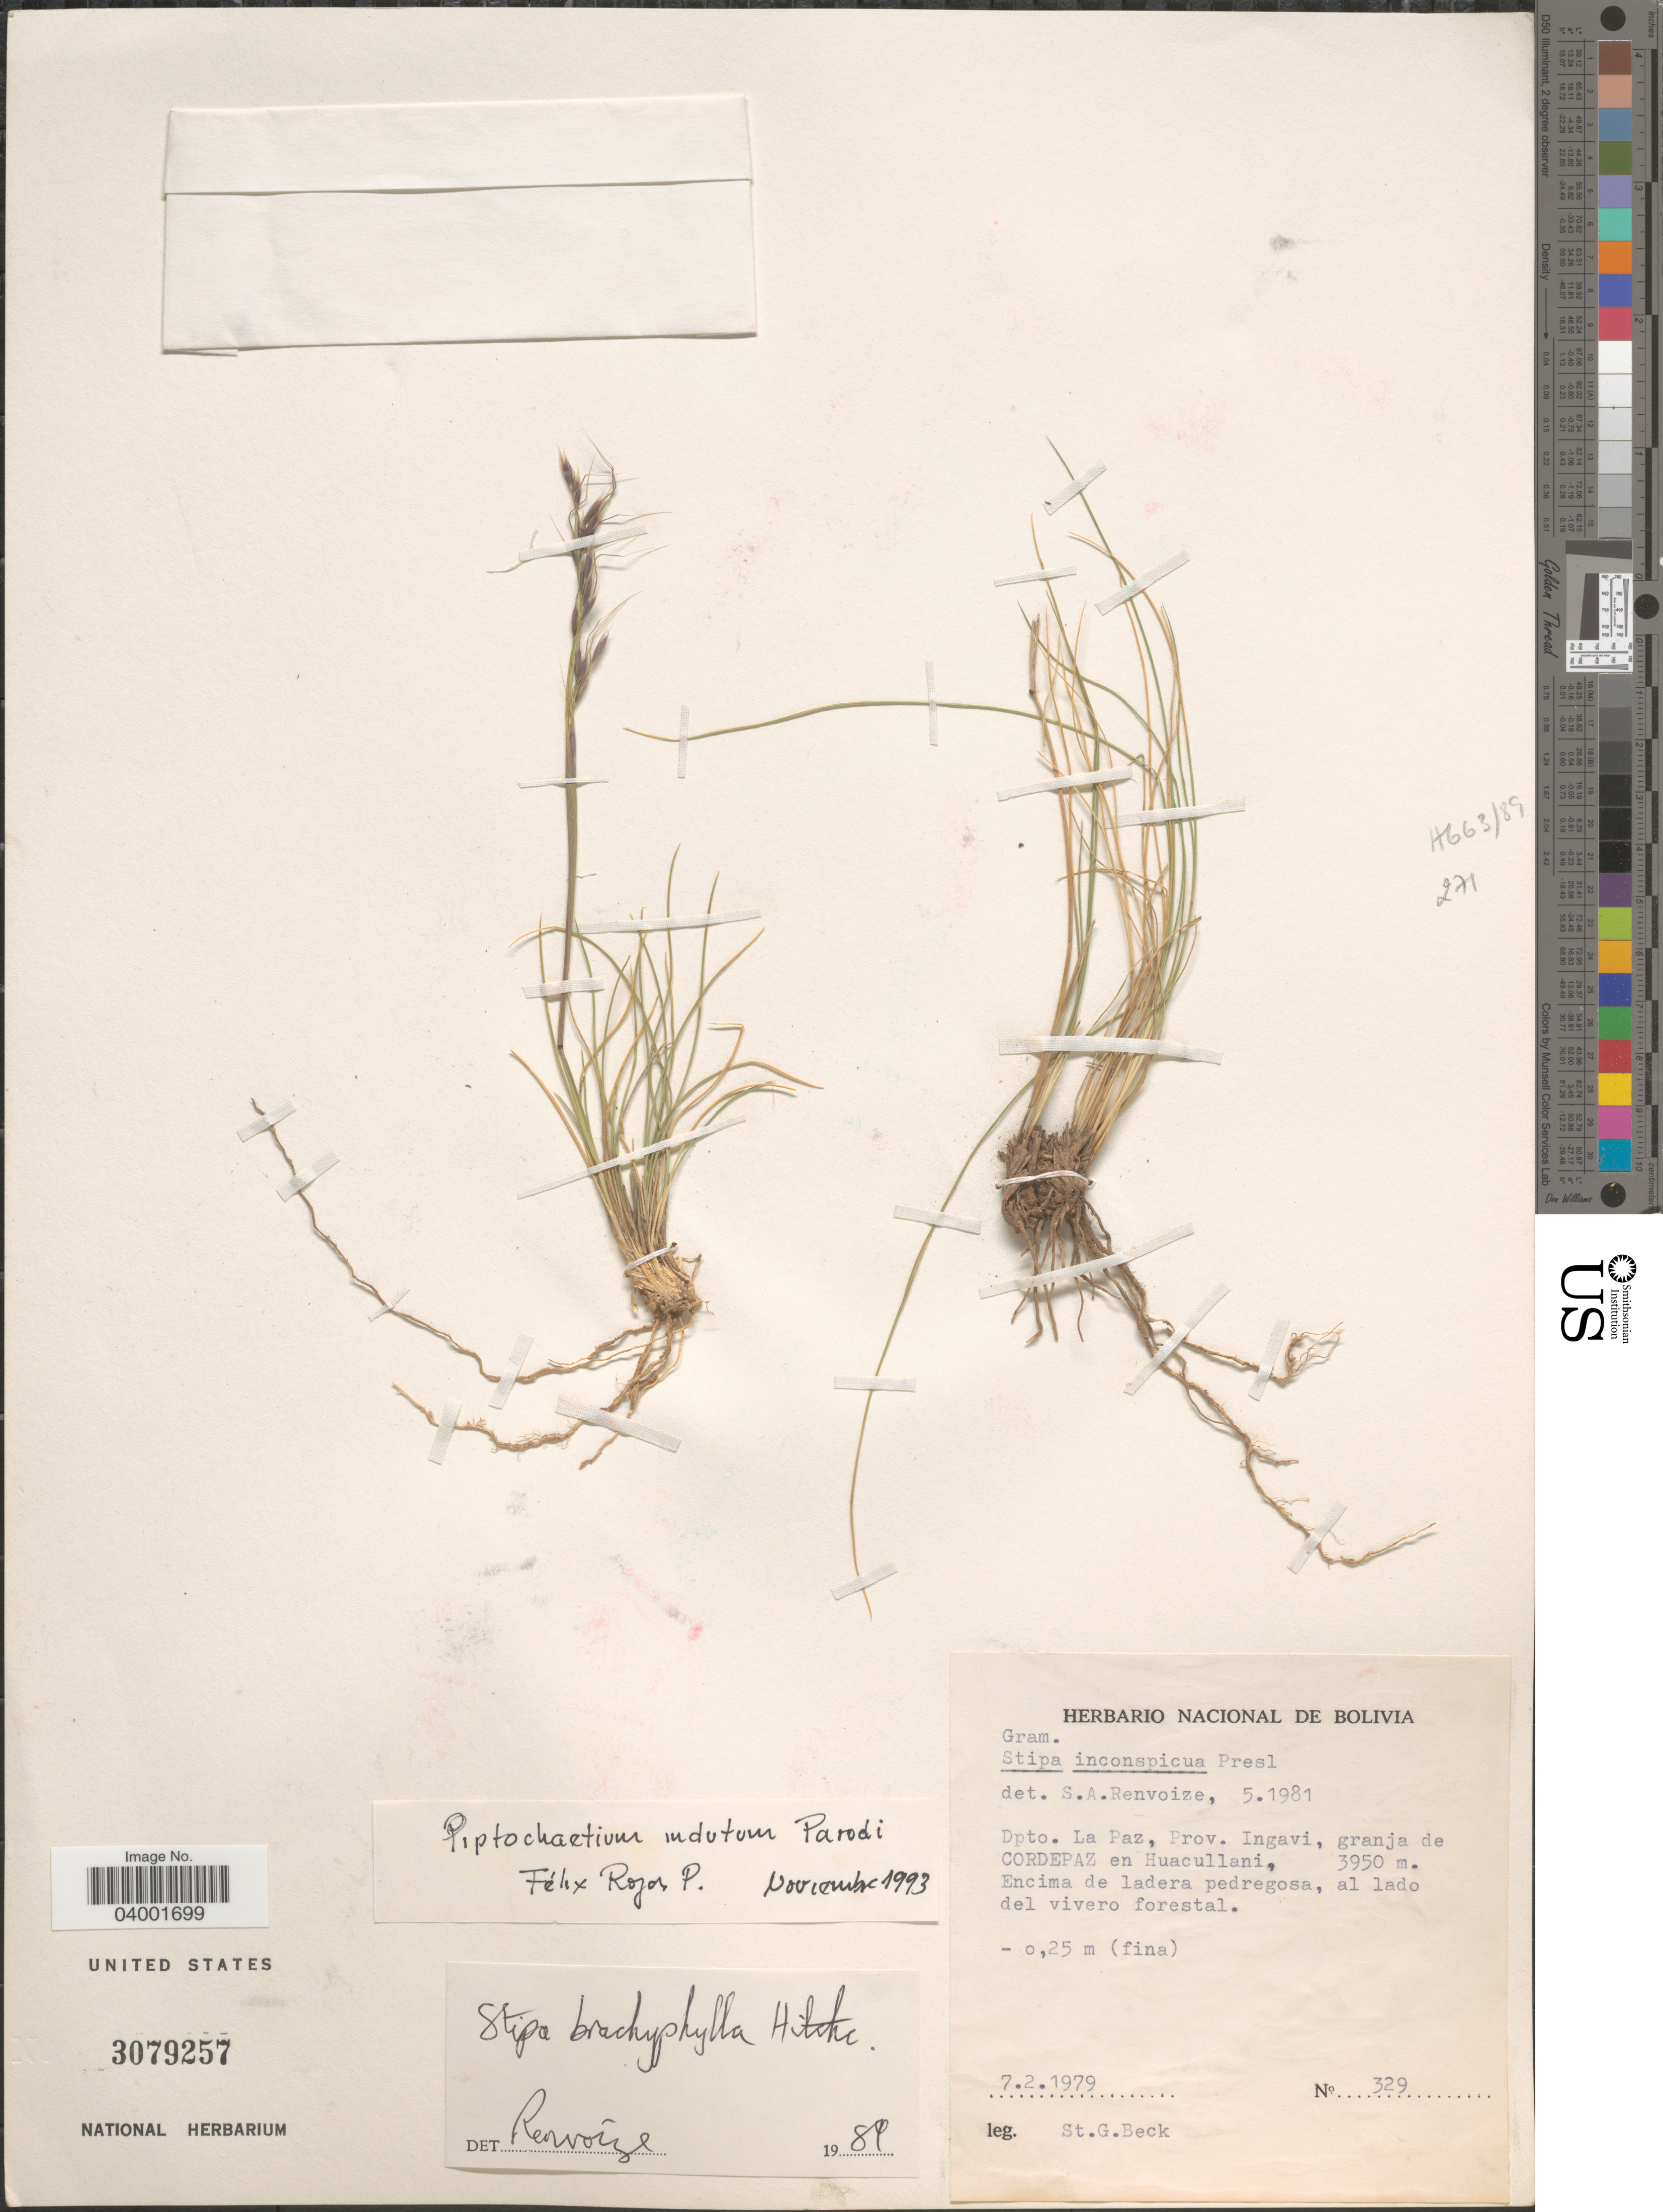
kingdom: Plantae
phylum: Tracheophyta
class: Liliopsida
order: Poales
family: Poaceae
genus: Piptochaetium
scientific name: Piptochaetium indutum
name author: Parodi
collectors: S. G. Beck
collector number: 329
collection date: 1979-02-07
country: Bolivia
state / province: La Paz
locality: Dpto. La Paz, Prov. Ingavi, granja de Cordepaz en Huacullani.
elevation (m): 3950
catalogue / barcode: US 3079257